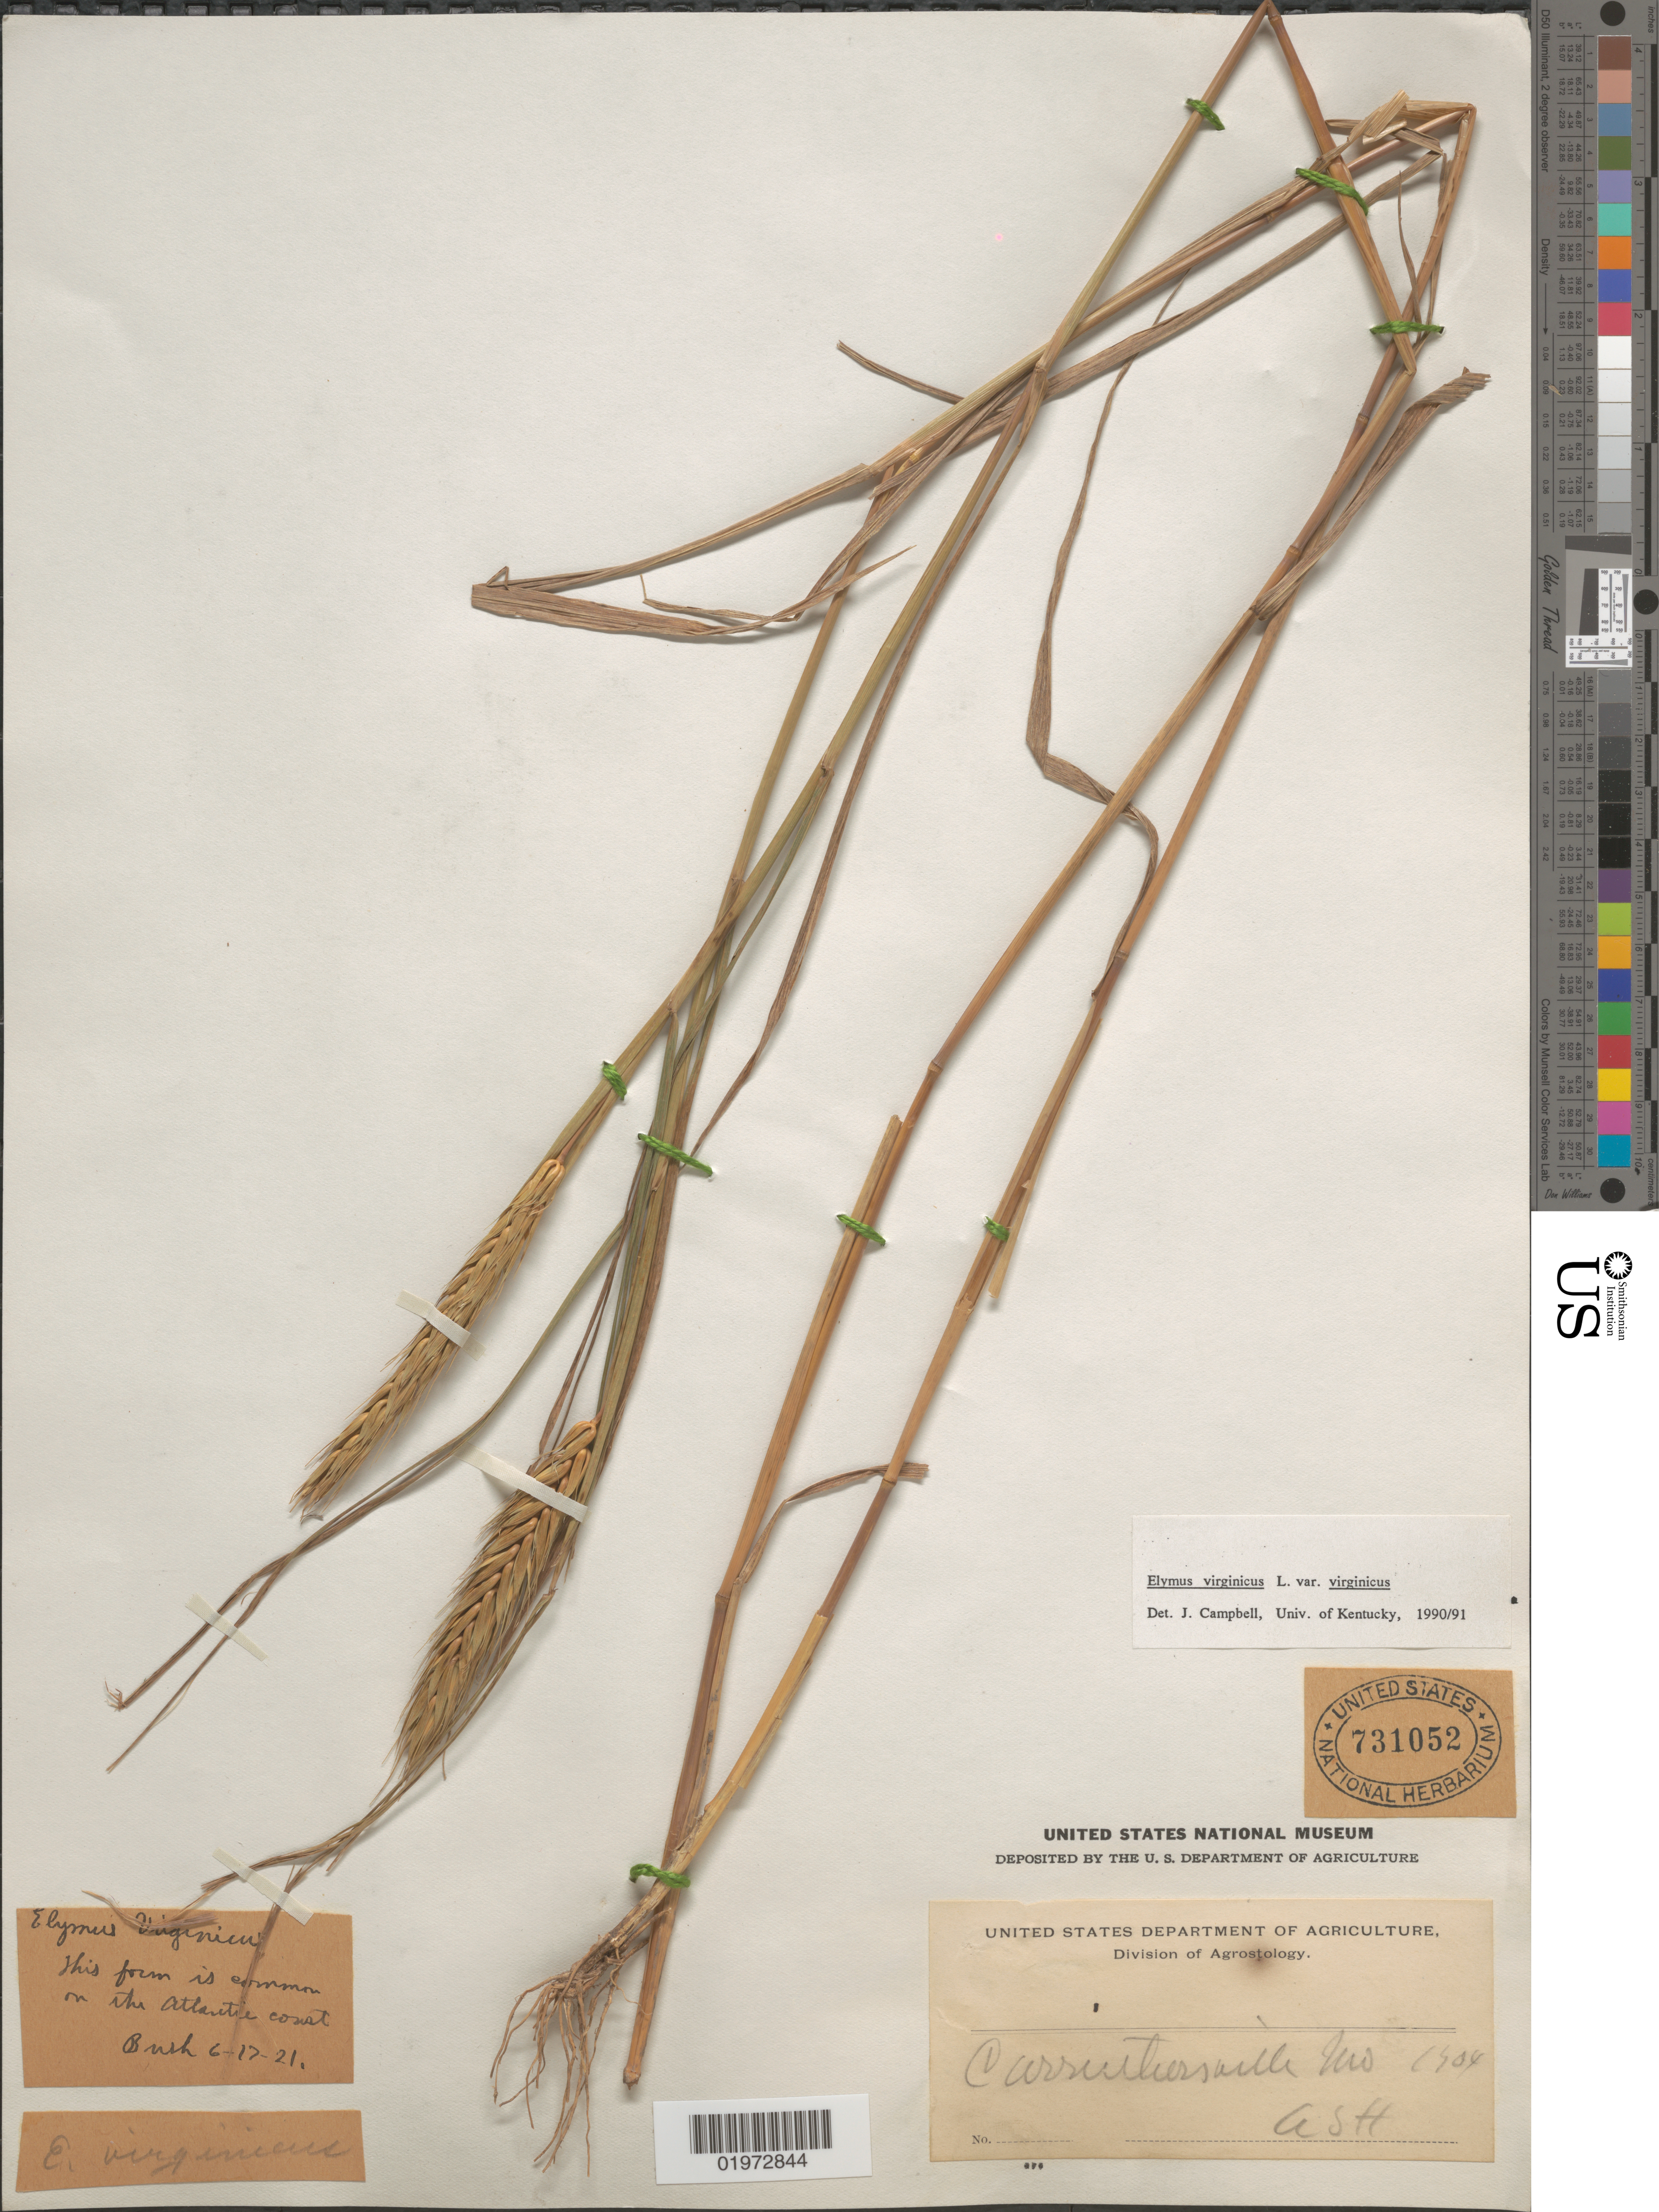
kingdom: Plantae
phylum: Tracheophyta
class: Liliopsida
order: Poales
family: Poaceae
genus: Elymus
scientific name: Elymus virginicus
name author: L.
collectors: A. H.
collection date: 1904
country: United States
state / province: Missouri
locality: Carruthersville.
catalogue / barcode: US 731052